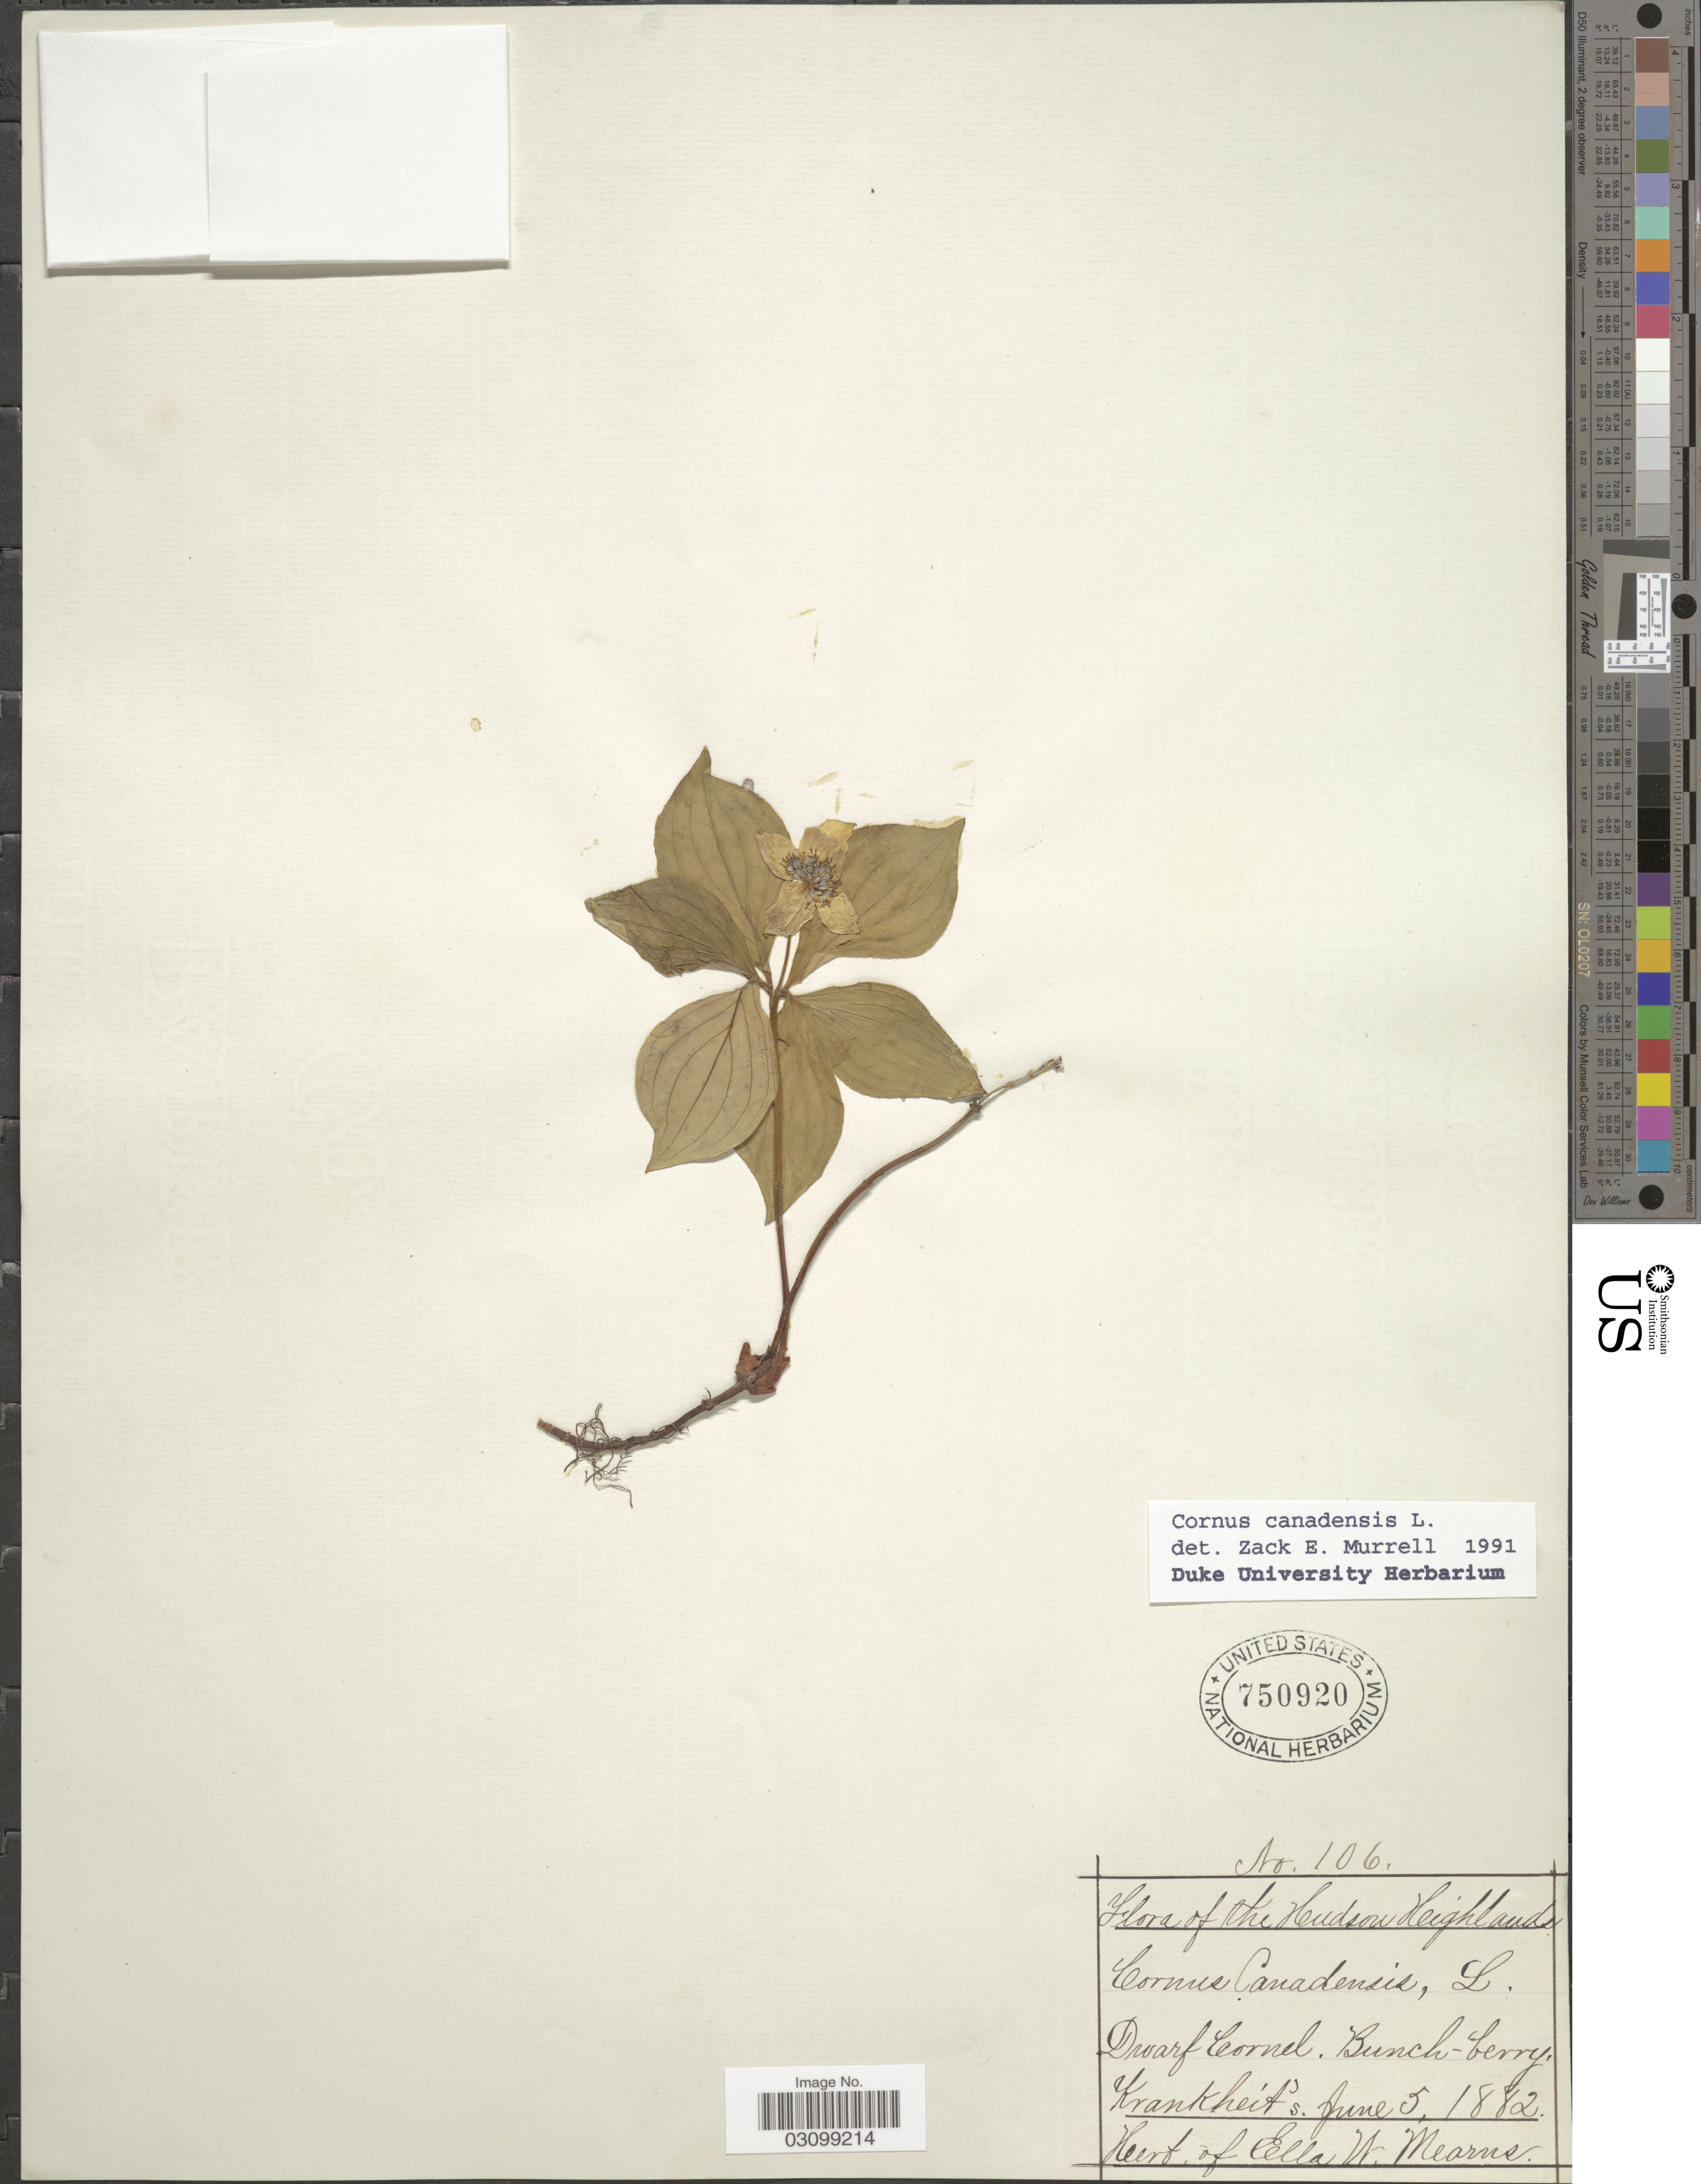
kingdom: Plantae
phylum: Tracheophyta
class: Magnoliopsida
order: Cornales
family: Cornaceae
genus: Cornus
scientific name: Cornus sp.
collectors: ex herb. Ella W. Mearns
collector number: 106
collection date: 1882-06-05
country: United States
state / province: New York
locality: Hudson Highlands. Krankheit's.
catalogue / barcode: US 750920